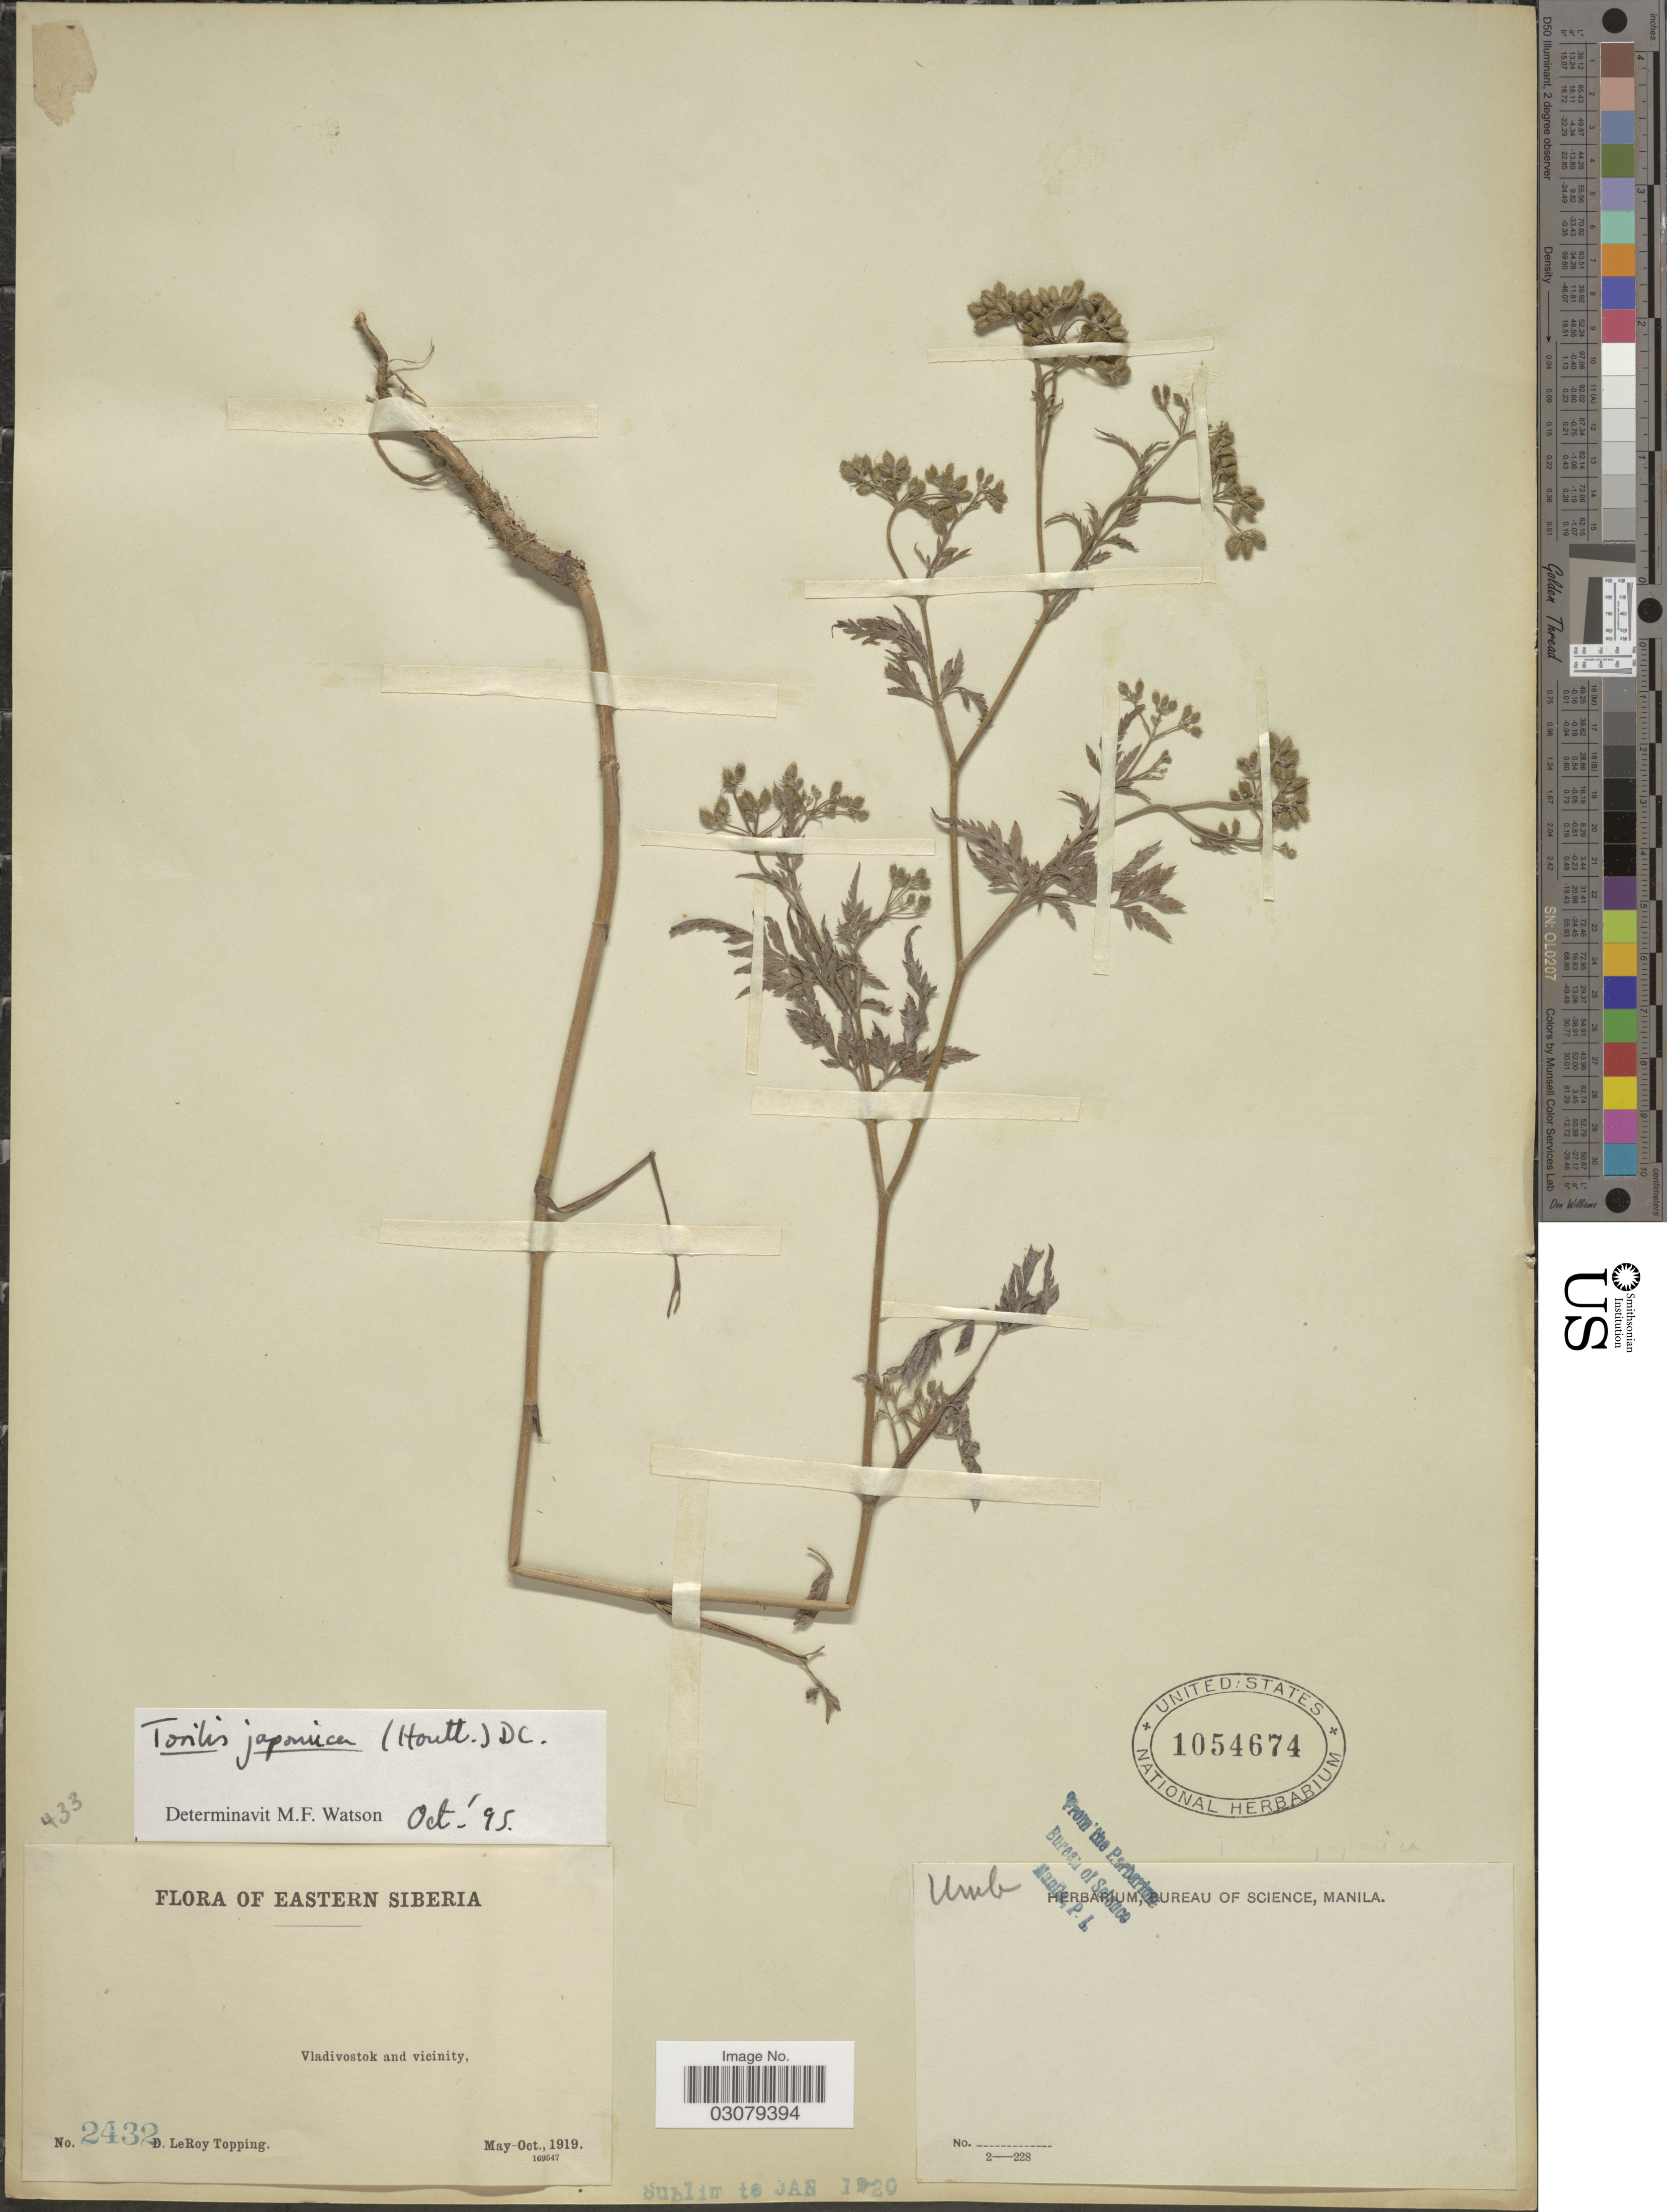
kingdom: Plantae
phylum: Tracheophyta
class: Magnoliopsida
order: Apiales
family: Apiaceae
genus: Torilis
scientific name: Torilis japonica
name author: (Houtt.) DC.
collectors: D. L. Topping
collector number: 2432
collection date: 1919-05/1919-10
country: Russian Federation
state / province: Primorsky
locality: Eastern Siberia. Vladivostok and vicinity.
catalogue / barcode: US 1054674